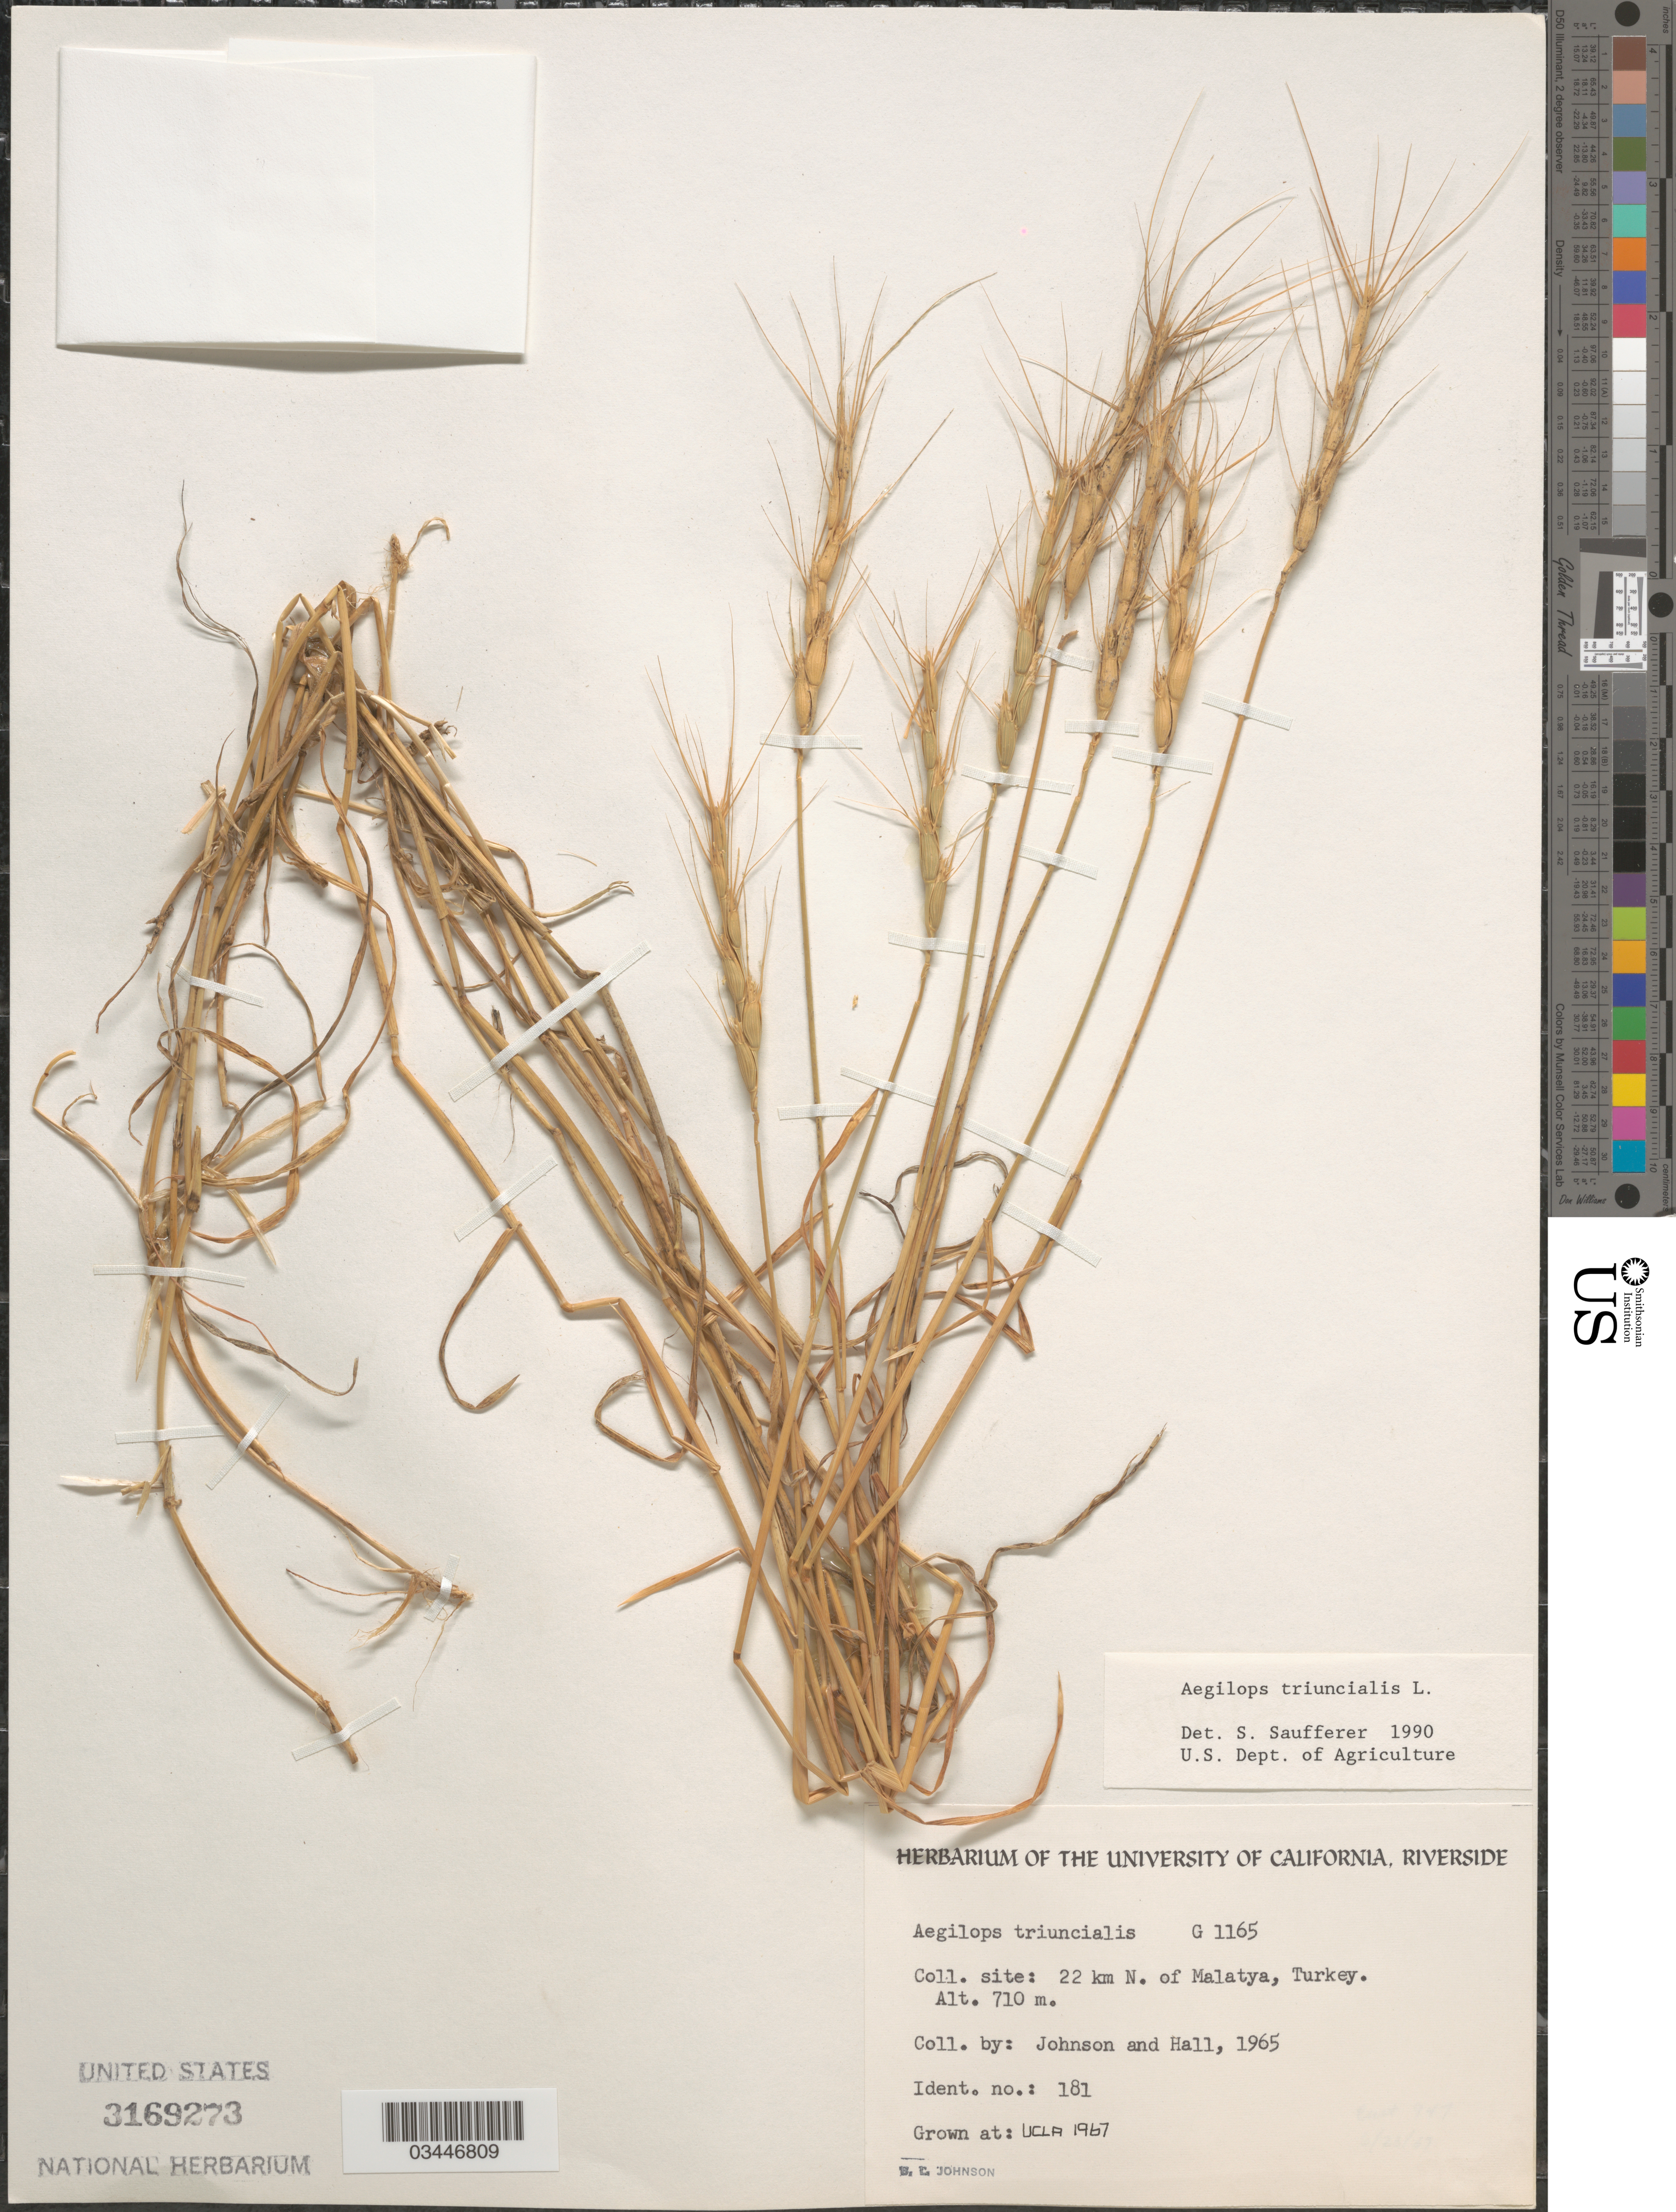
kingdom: Plantae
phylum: Tracheophyta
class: Liliopsida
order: Poales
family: Poaceae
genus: Aegilops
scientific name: Aegilops triuncialis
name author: L.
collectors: B. Johnson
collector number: G1165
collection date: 1967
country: United States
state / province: California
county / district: Los Angeles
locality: UCLA.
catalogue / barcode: US 3169273